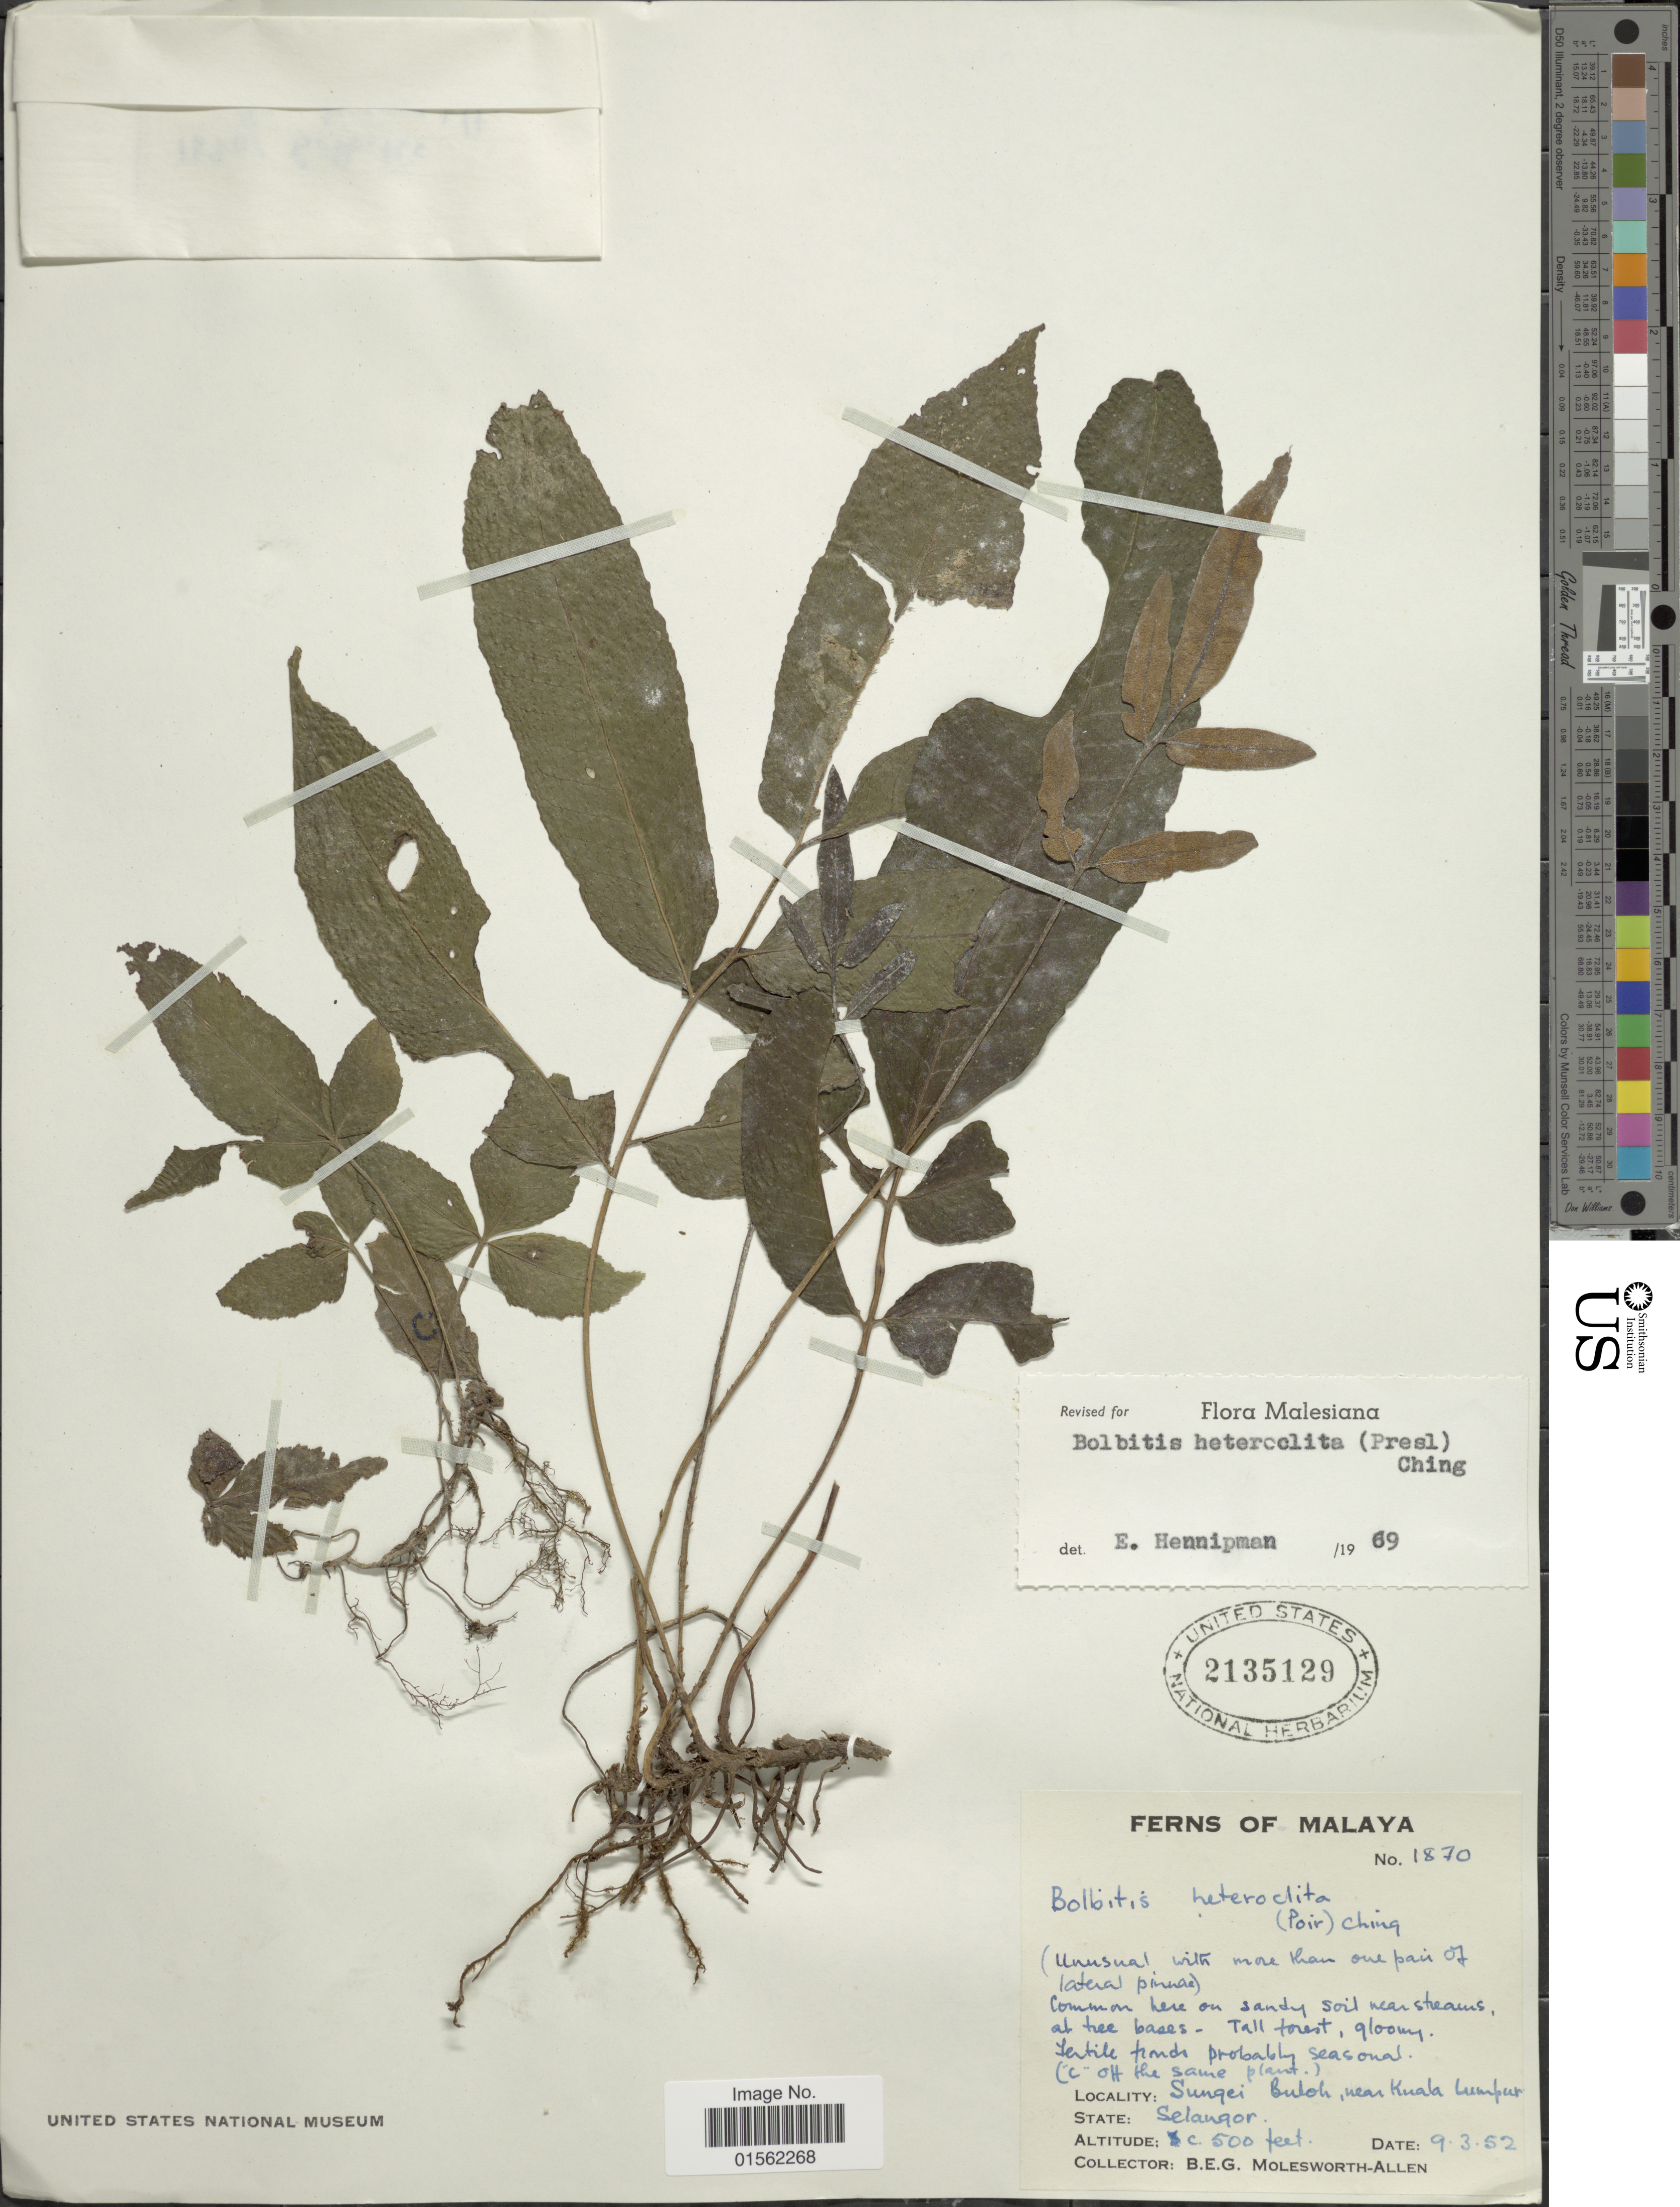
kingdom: Plantae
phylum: Tracheophyta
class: Polypodiopsida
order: Polypodiales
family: Dryopteridaceae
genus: Bolbitis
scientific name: Bolbitis heteroclita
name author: (C. Presl) Ching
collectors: B. E. G. Molesworth-Allen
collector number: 1870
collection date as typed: Transcribed d/m/y: 9/3/52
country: Malaysia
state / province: Selangor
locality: Malaya, Sungei Butoh, near Kuala Lumpur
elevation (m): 152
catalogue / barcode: US 2135129